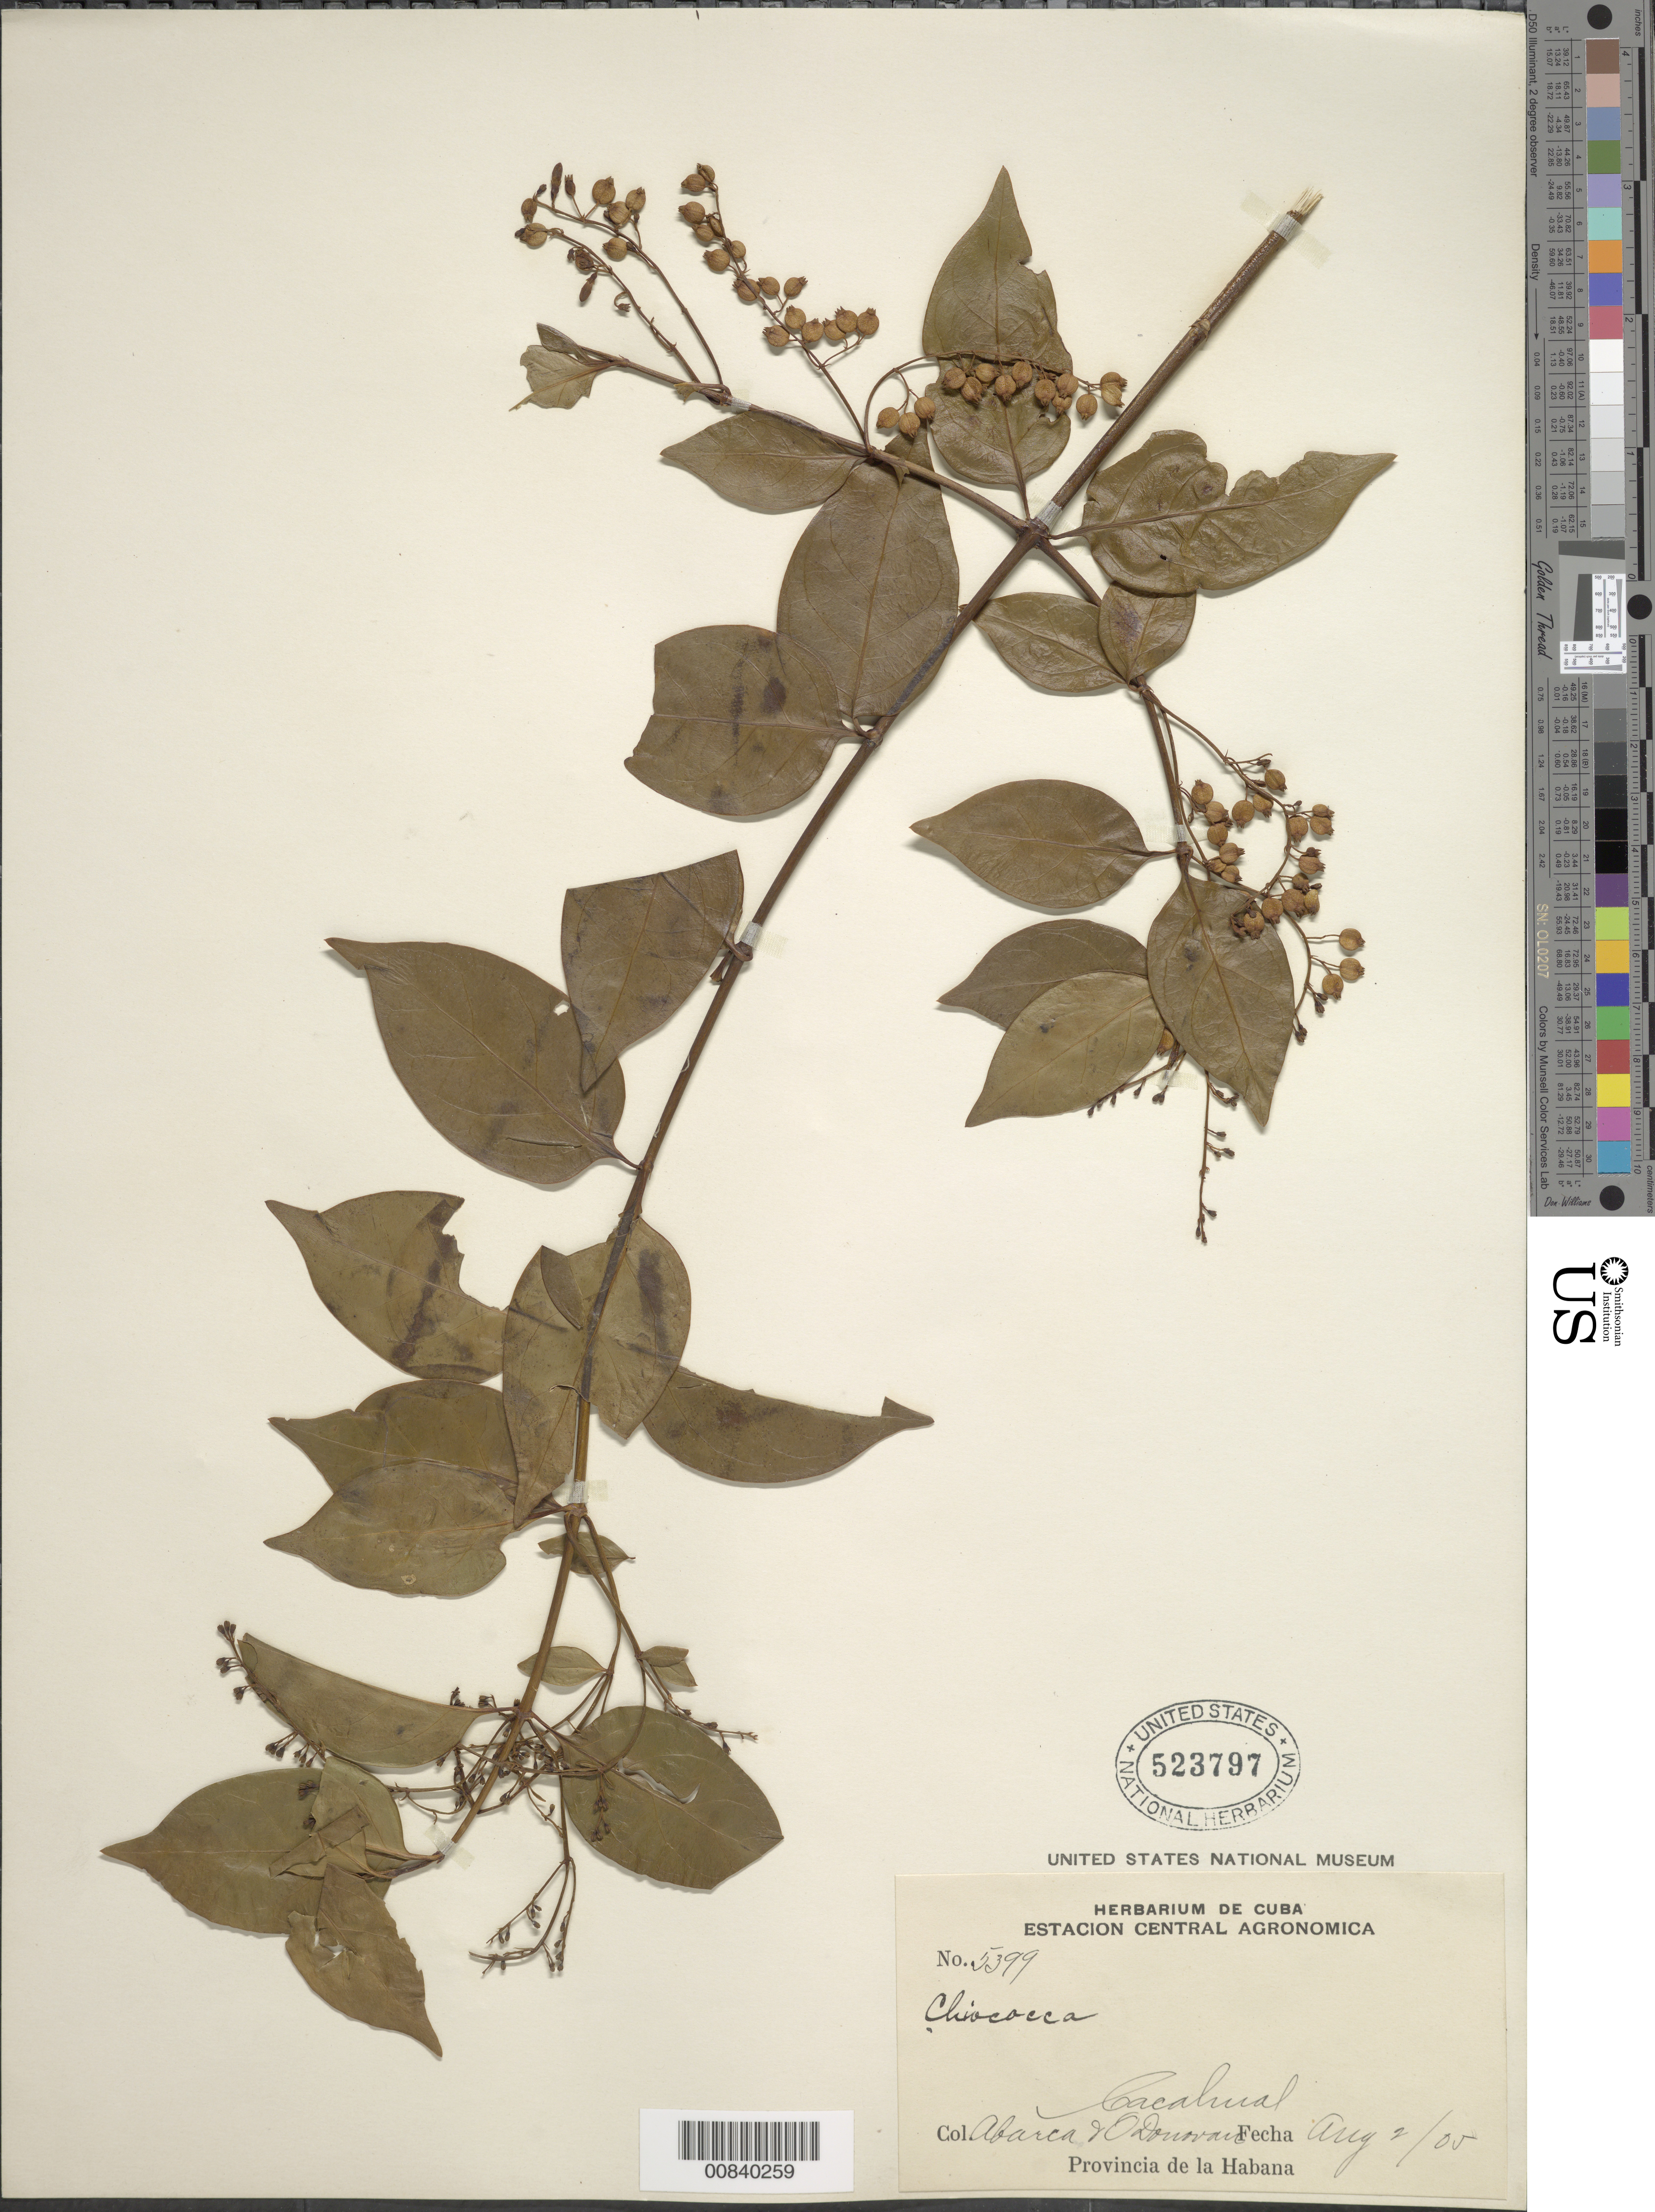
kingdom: Plantae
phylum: Tracheophyta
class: Magnoliopsida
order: Gentianales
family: Rubiaceae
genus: Chiococca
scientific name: Chiococca alba subsp. alba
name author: (L.) Hitchc.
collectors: M. Abarca y Vascquez & E. O'Donovan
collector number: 5399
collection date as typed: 02 Aug 1905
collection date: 1905-08-02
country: Cuba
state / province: La Habana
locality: Cacahual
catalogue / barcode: US 523797